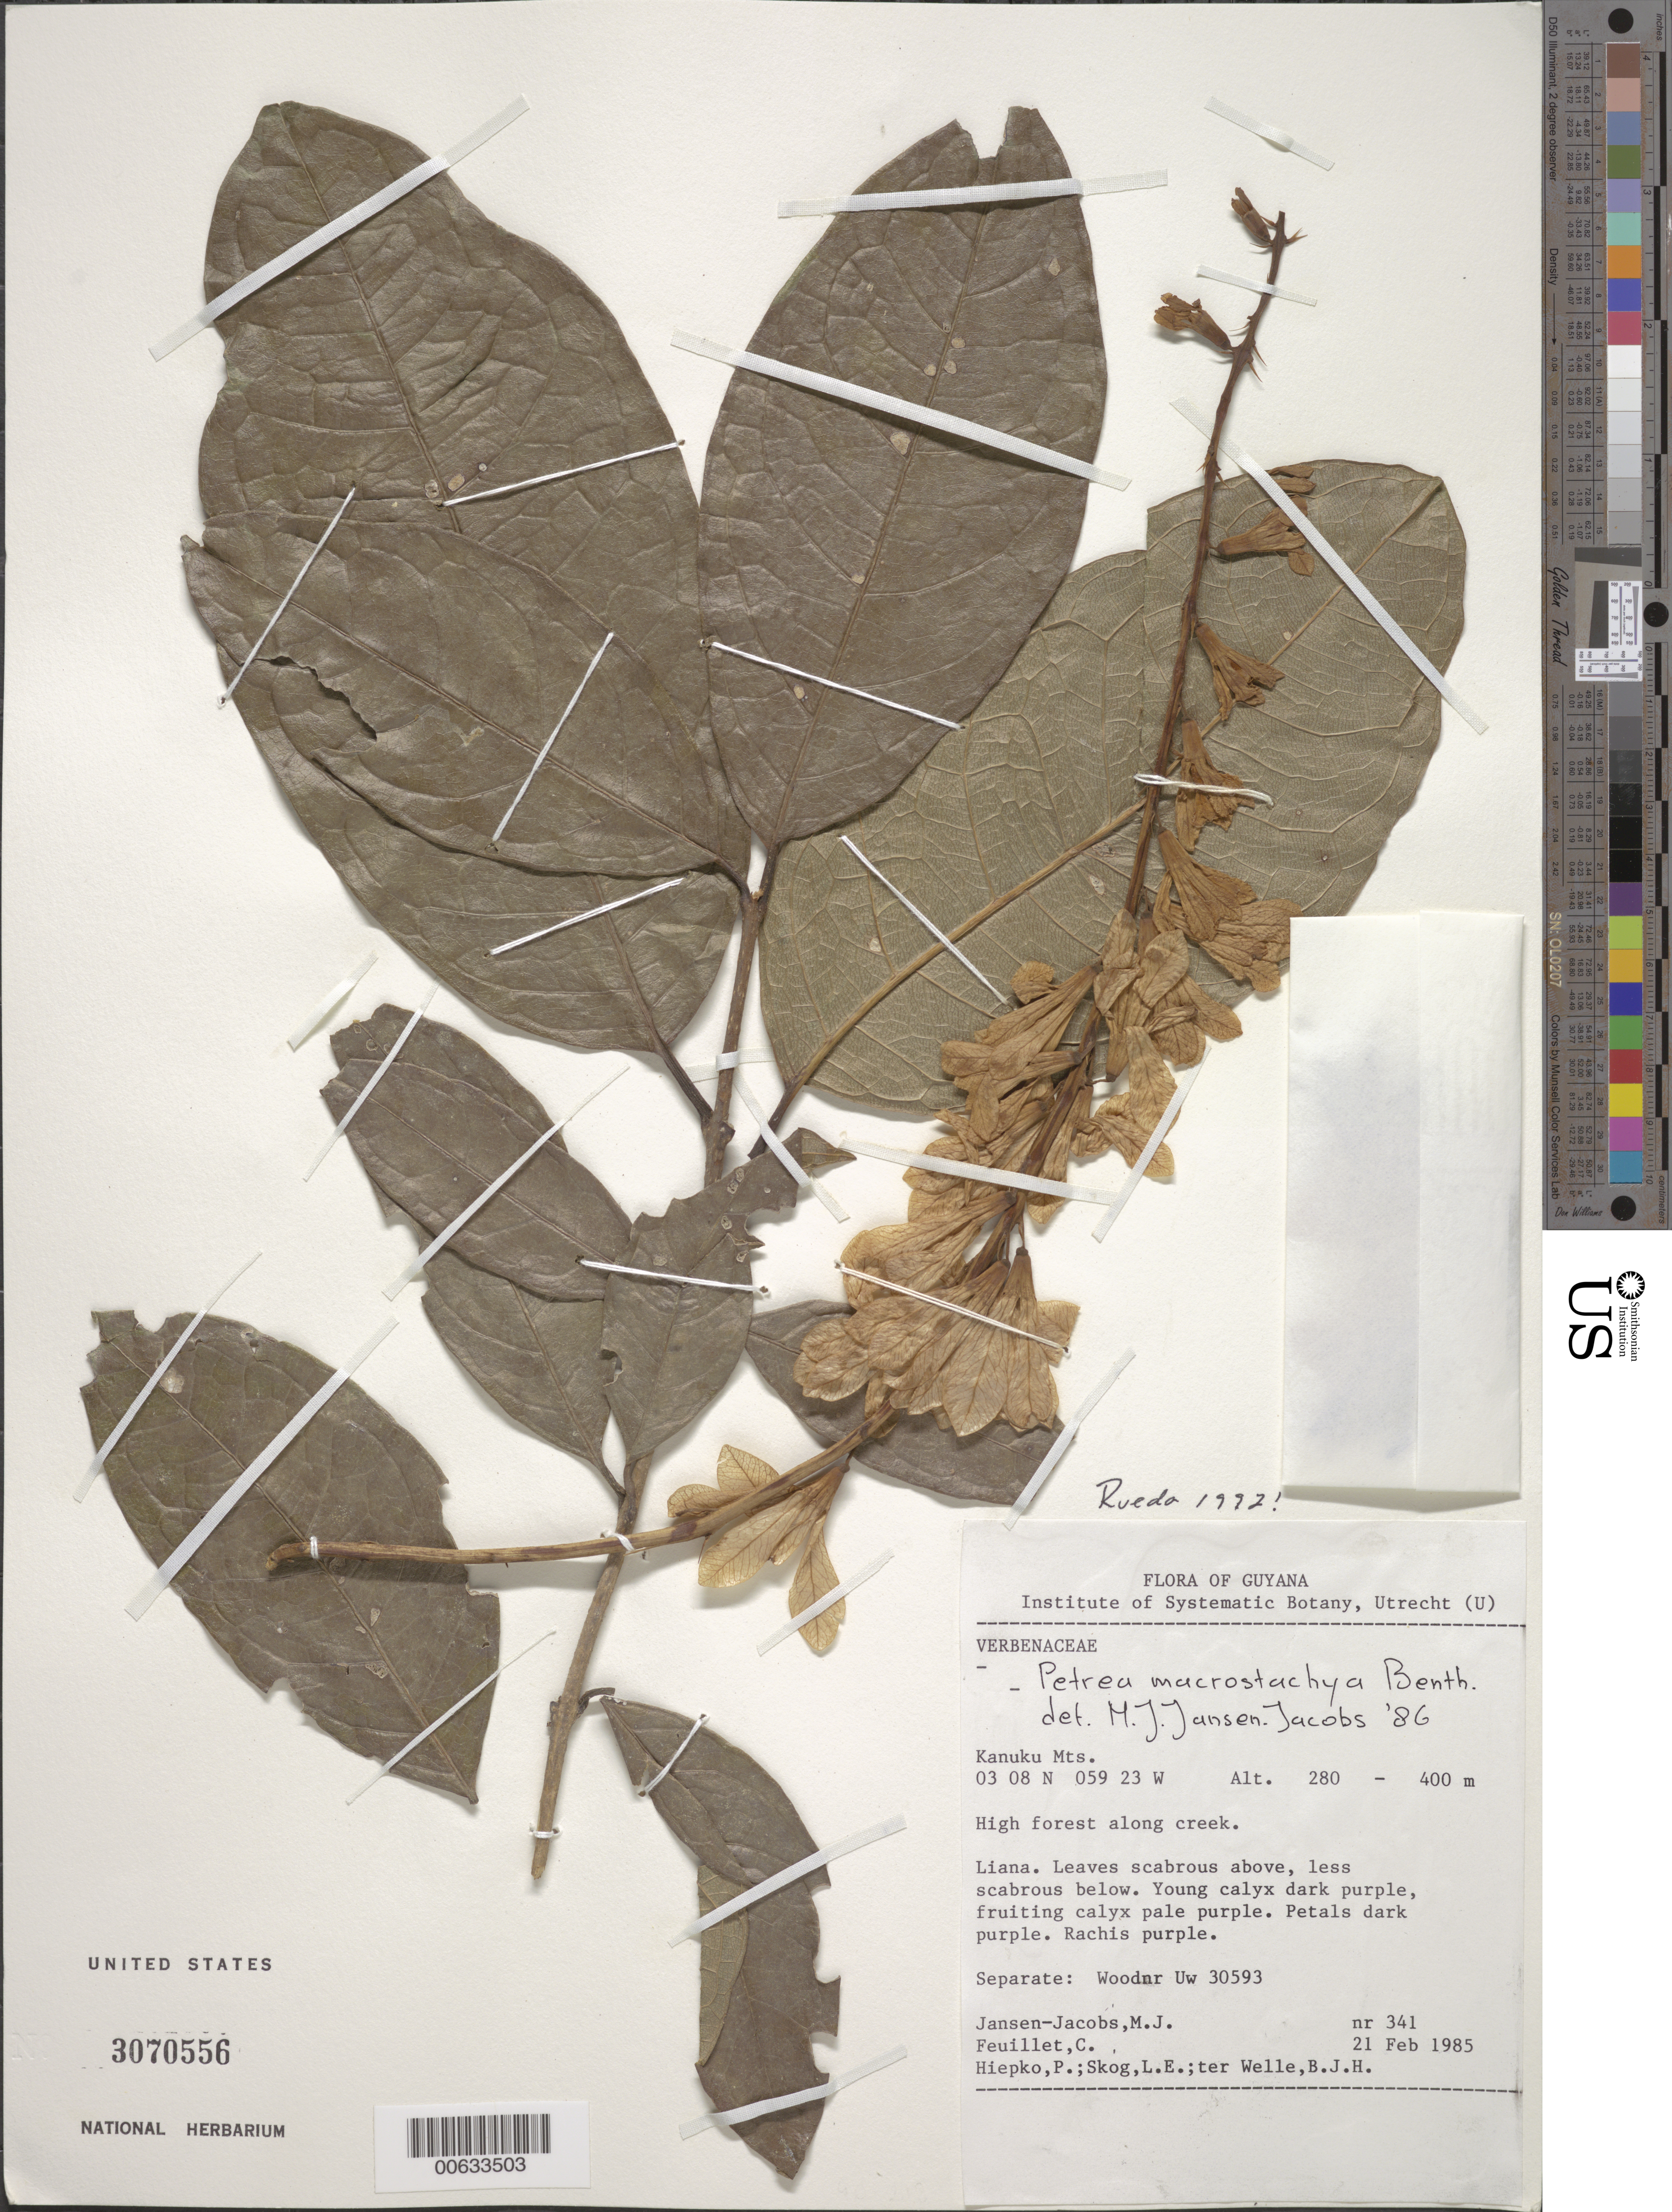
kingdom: Plantae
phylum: Tracheophyta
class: Magnoliopsida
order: Lamiales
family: Verbenaceae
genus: Petrea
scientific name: Petrea macrostachya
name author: Benth.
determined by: Jansen-Jacobs, M. J., (U), Nationaal Herbarium Nederland, Utrecht University branch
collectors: M. J. Jansen-Jacobs, C. Feuillet, P. H. Hiepko, L. E. Skog & B. Welle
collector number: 341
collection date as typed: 21-Feb-85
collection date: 1985-02-21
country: Guyana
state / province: U. Takutu-U. Essequibo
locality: Kanuku Mts.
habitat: High forest along creek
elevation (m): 280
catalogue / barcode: US 3070556